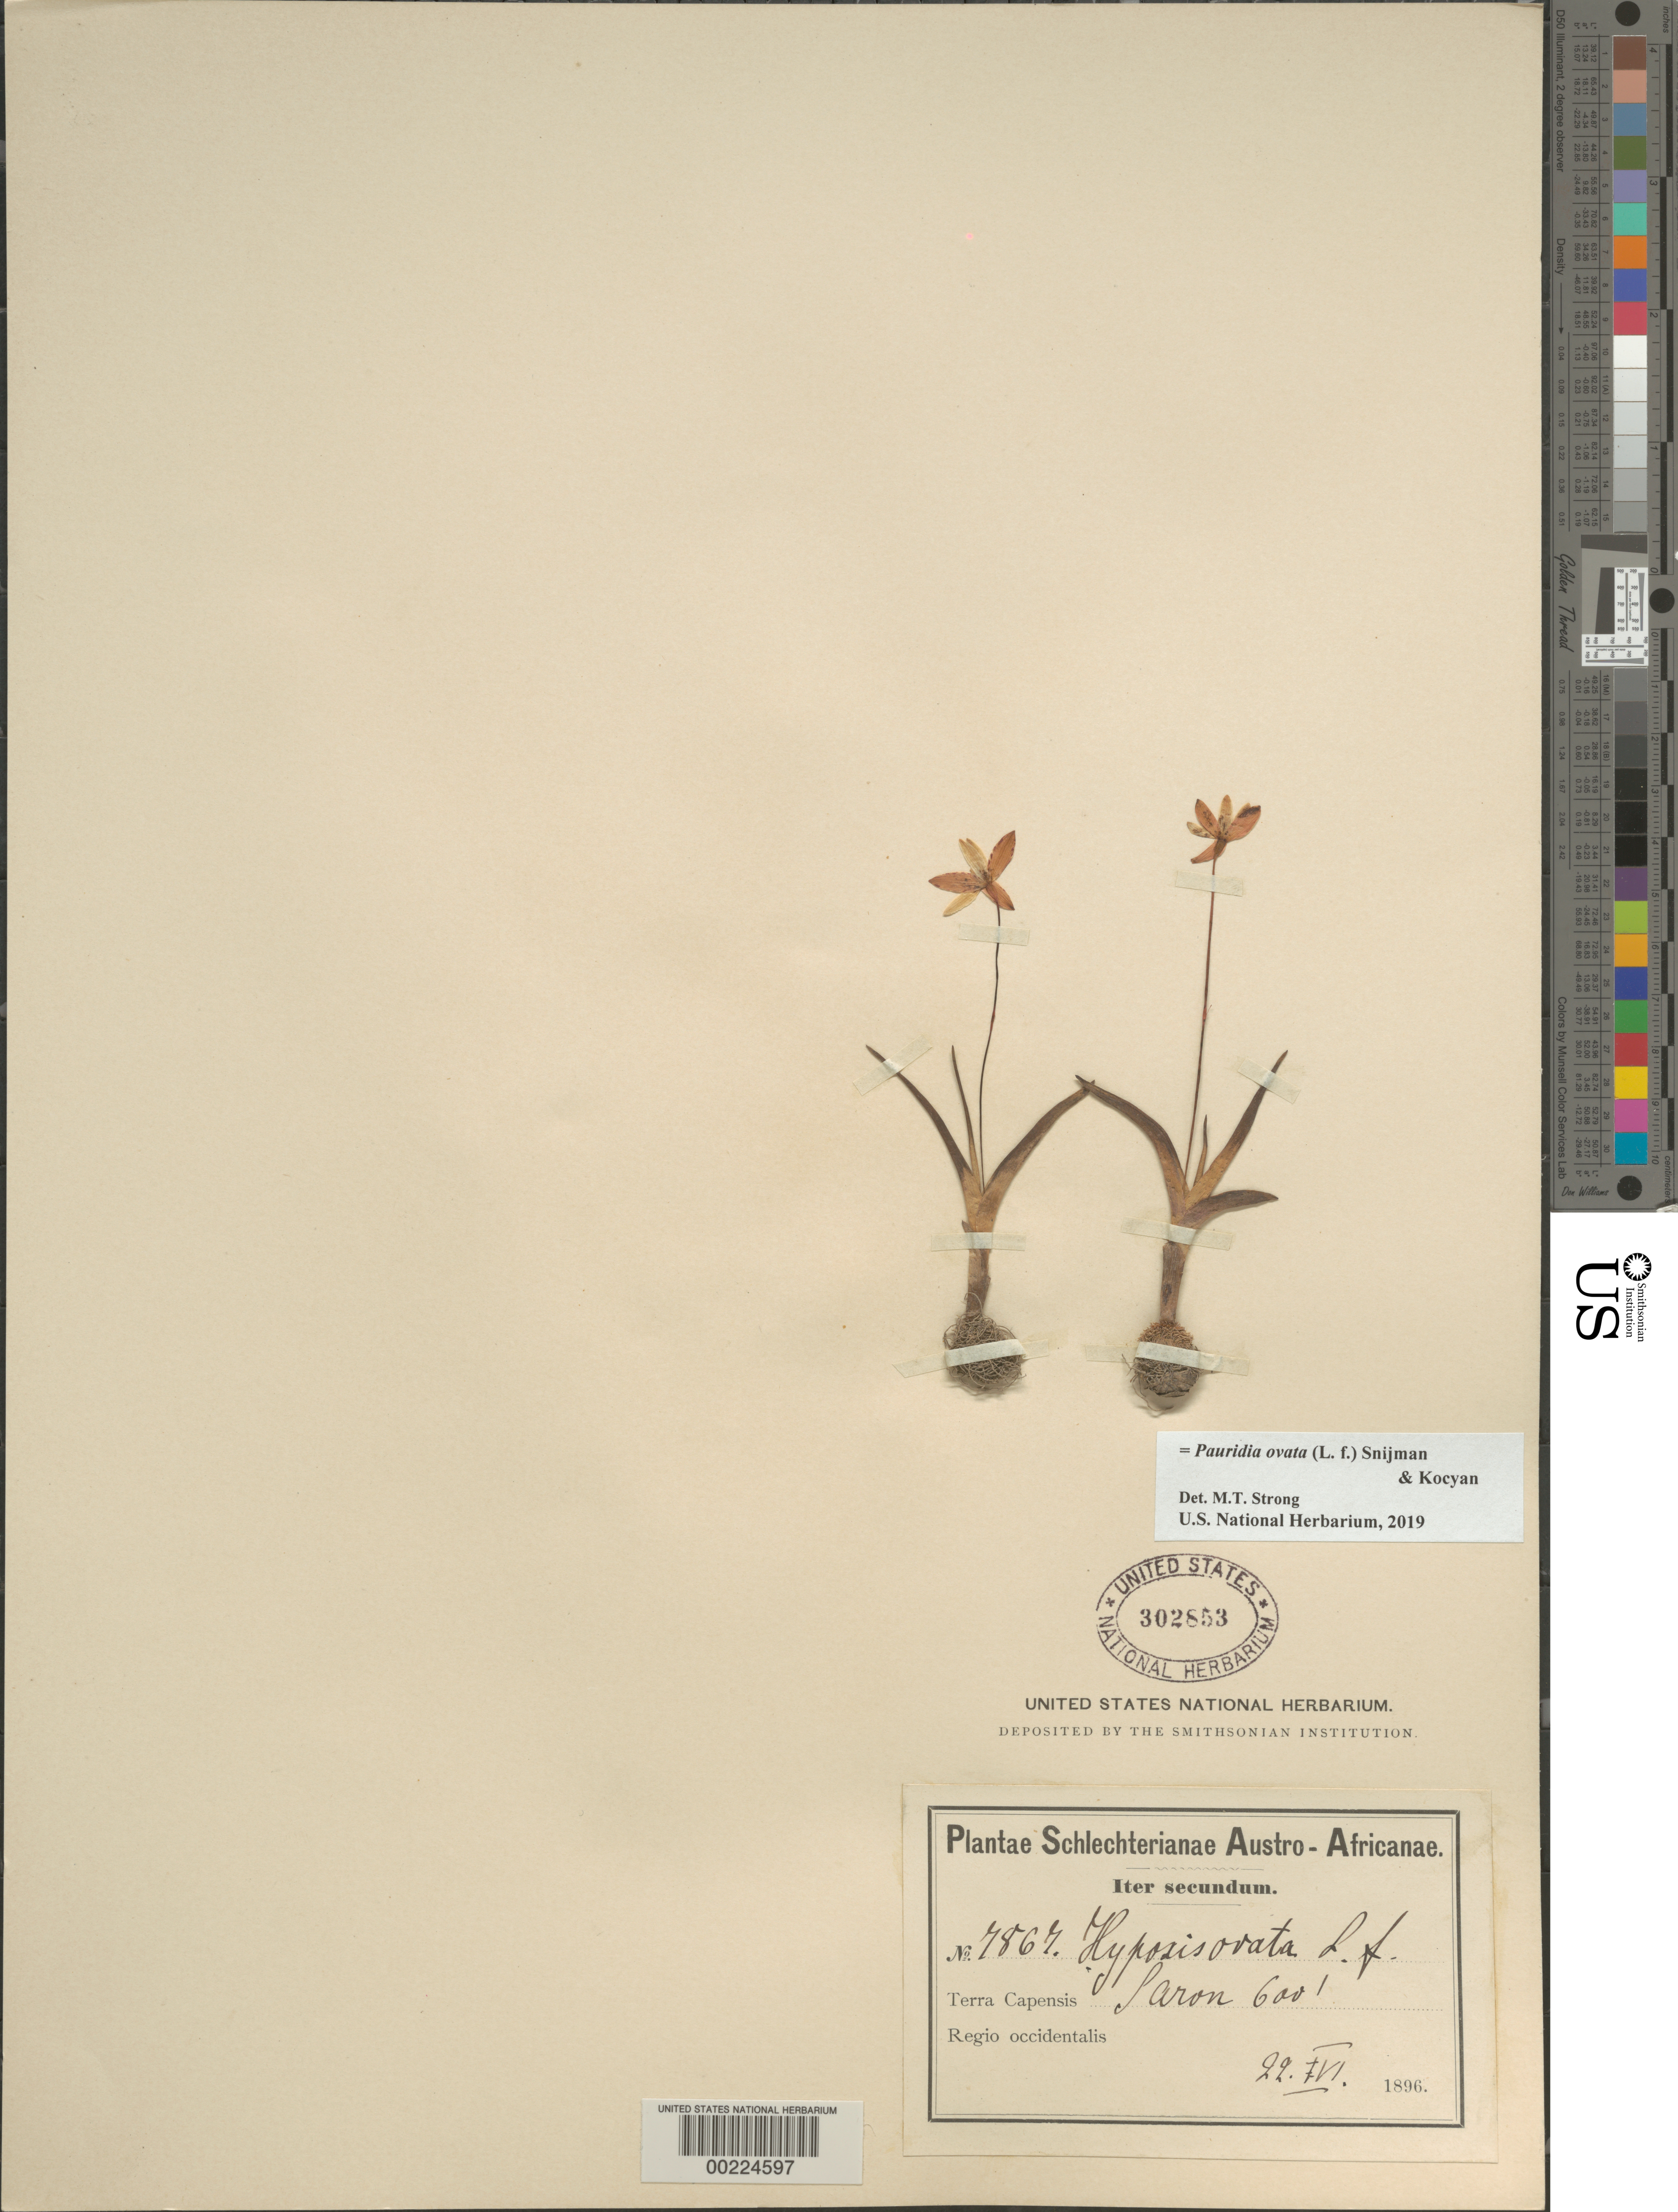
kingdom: Plantae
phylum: Tracheophyta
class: Liliopsida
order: Asparagales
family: Hypoxidaceae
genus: Pauridia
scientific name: Pauridia ovata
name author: (L. f.) Snijman & Kocyan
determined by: Strong, Mark T., (BOT), Smithsonian Institution - National Museum of Natural History (UNITED STATES)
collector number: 7867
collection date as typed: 22 Apr 1896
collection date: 1896-04-22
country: South Africa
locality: Saron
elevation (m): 183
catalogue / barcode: US 302853